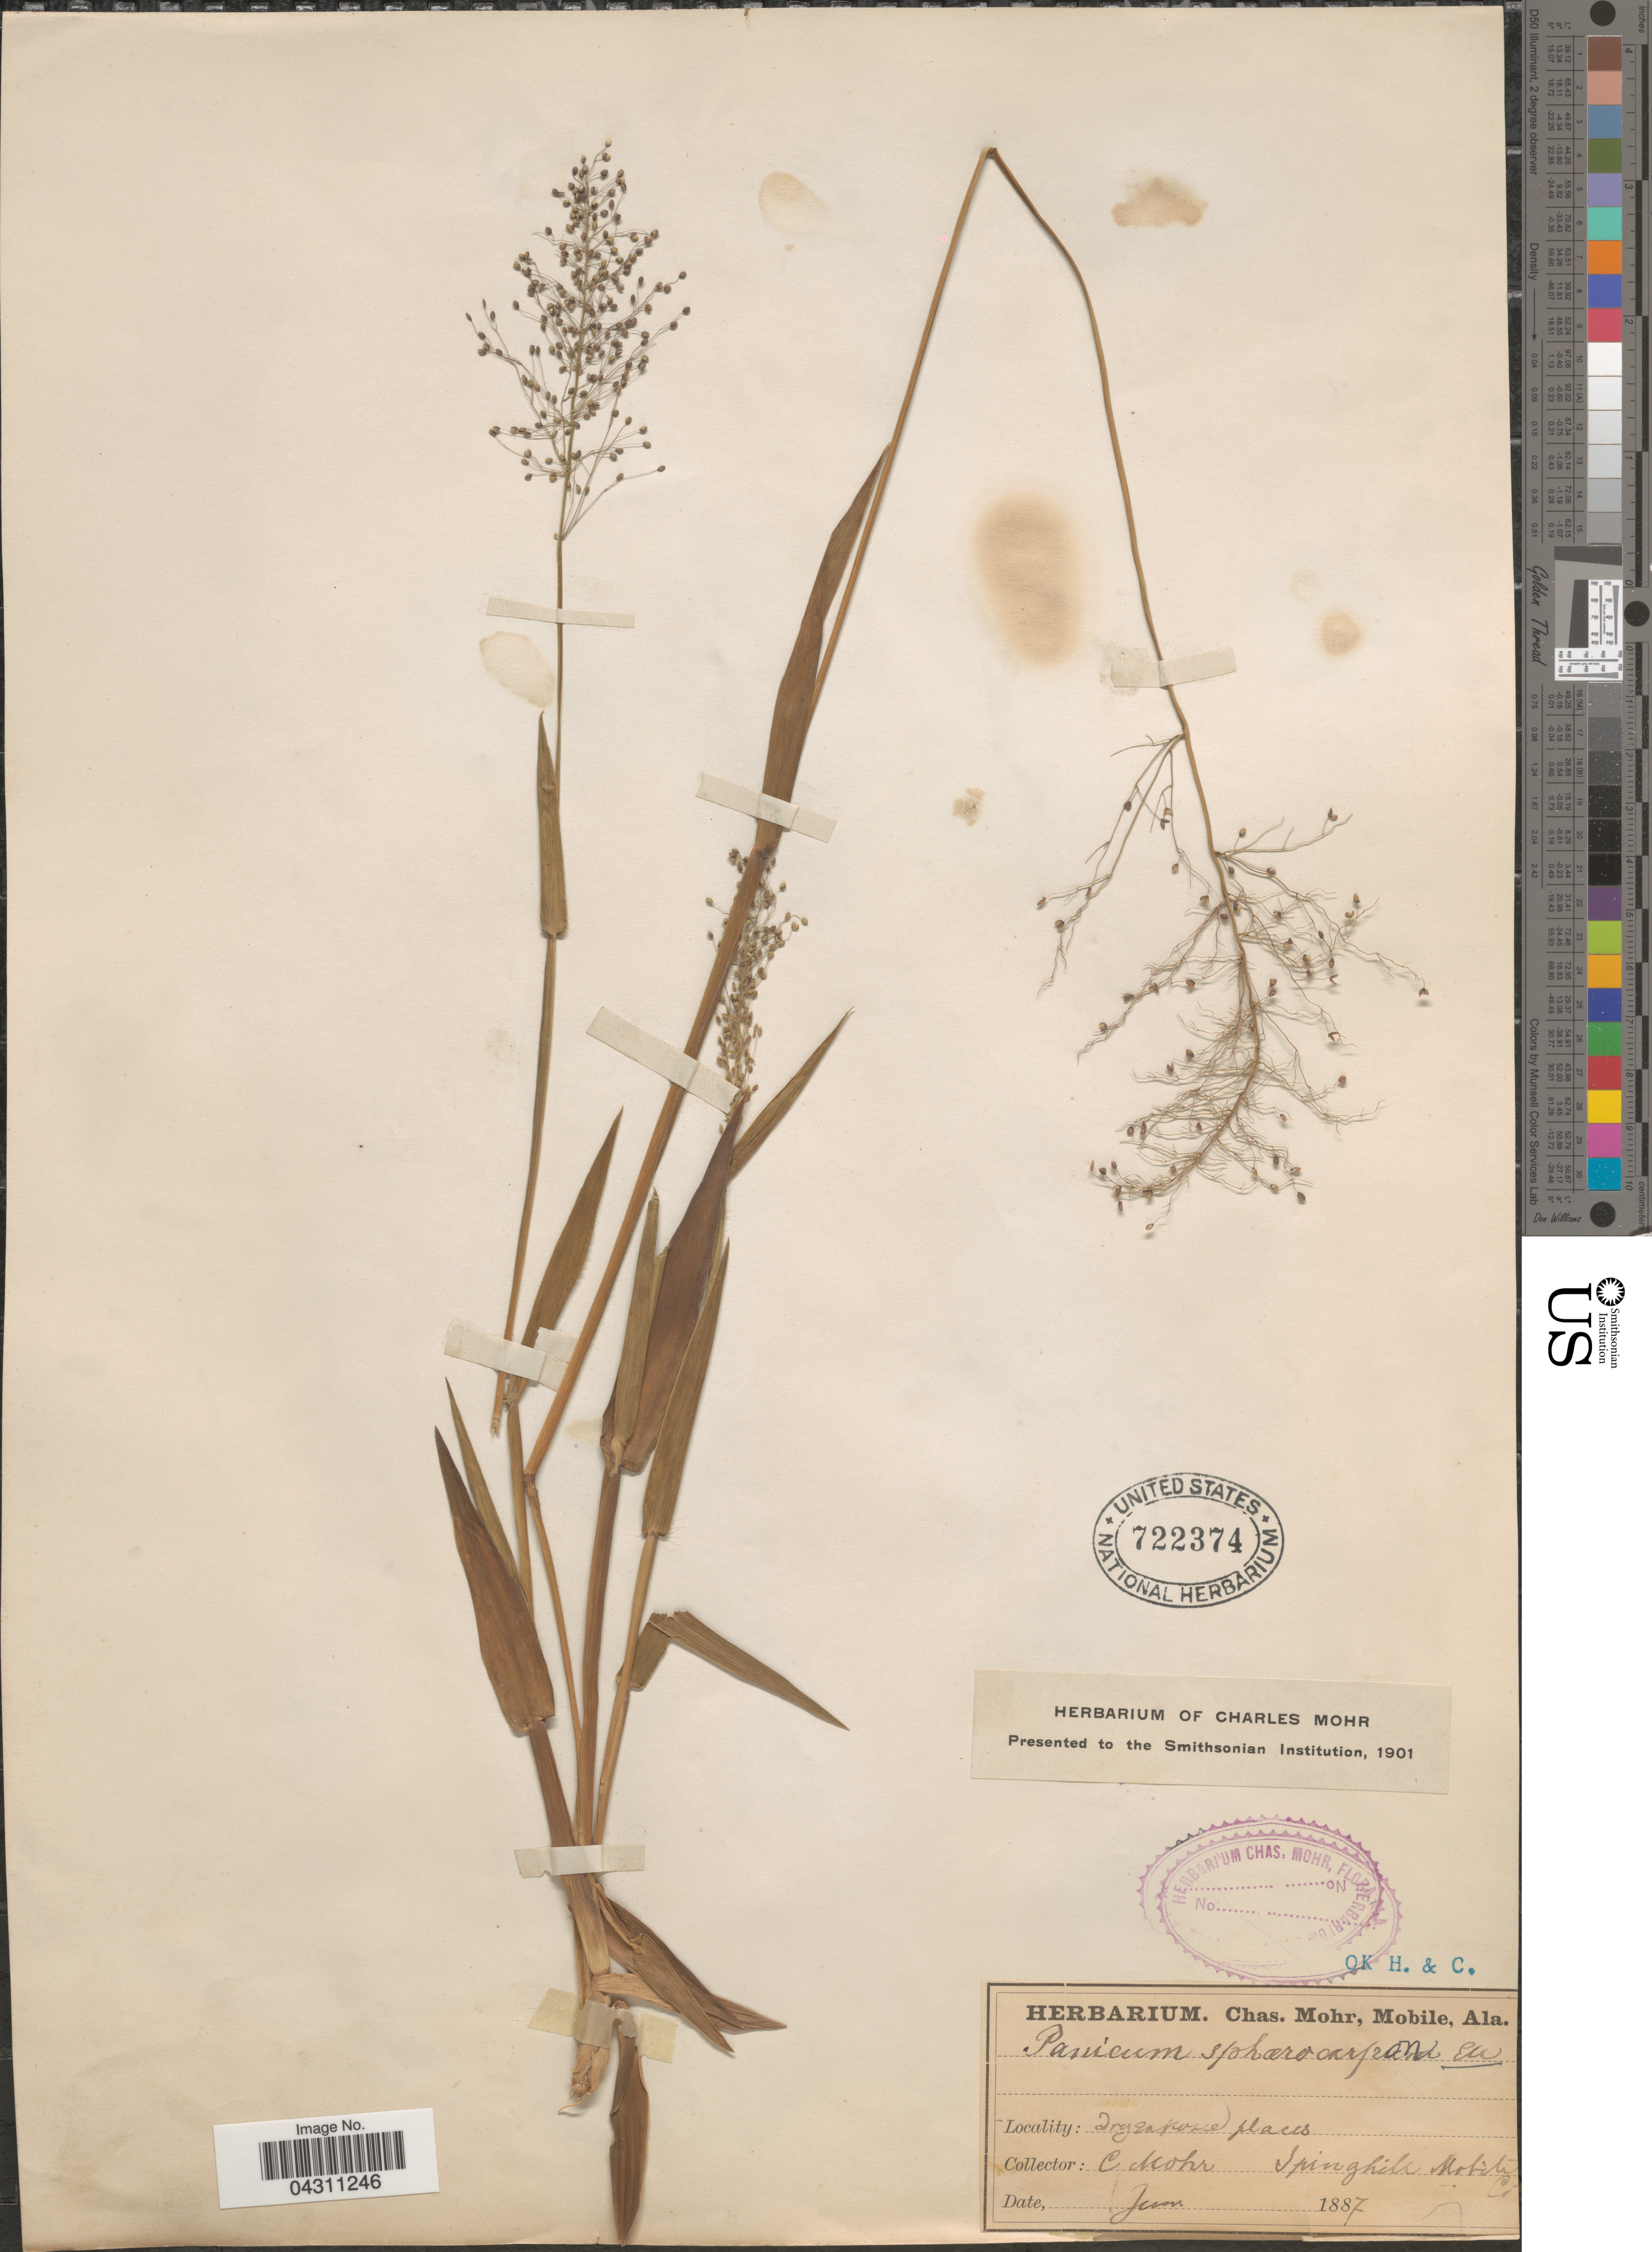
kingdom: Plantae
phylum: Tracheophyta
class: Liliopsida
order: Poales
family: Poaceae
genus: Dichanthelium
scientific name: Dichanthelium sphaerocarpon var. sphaerocarpon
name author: (Elliott) Gould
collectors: Mohr, C. T. (herbarium)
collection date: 1887-06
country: United States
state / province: Alabama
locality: Springfield, Mobile.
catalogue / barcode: US 722374